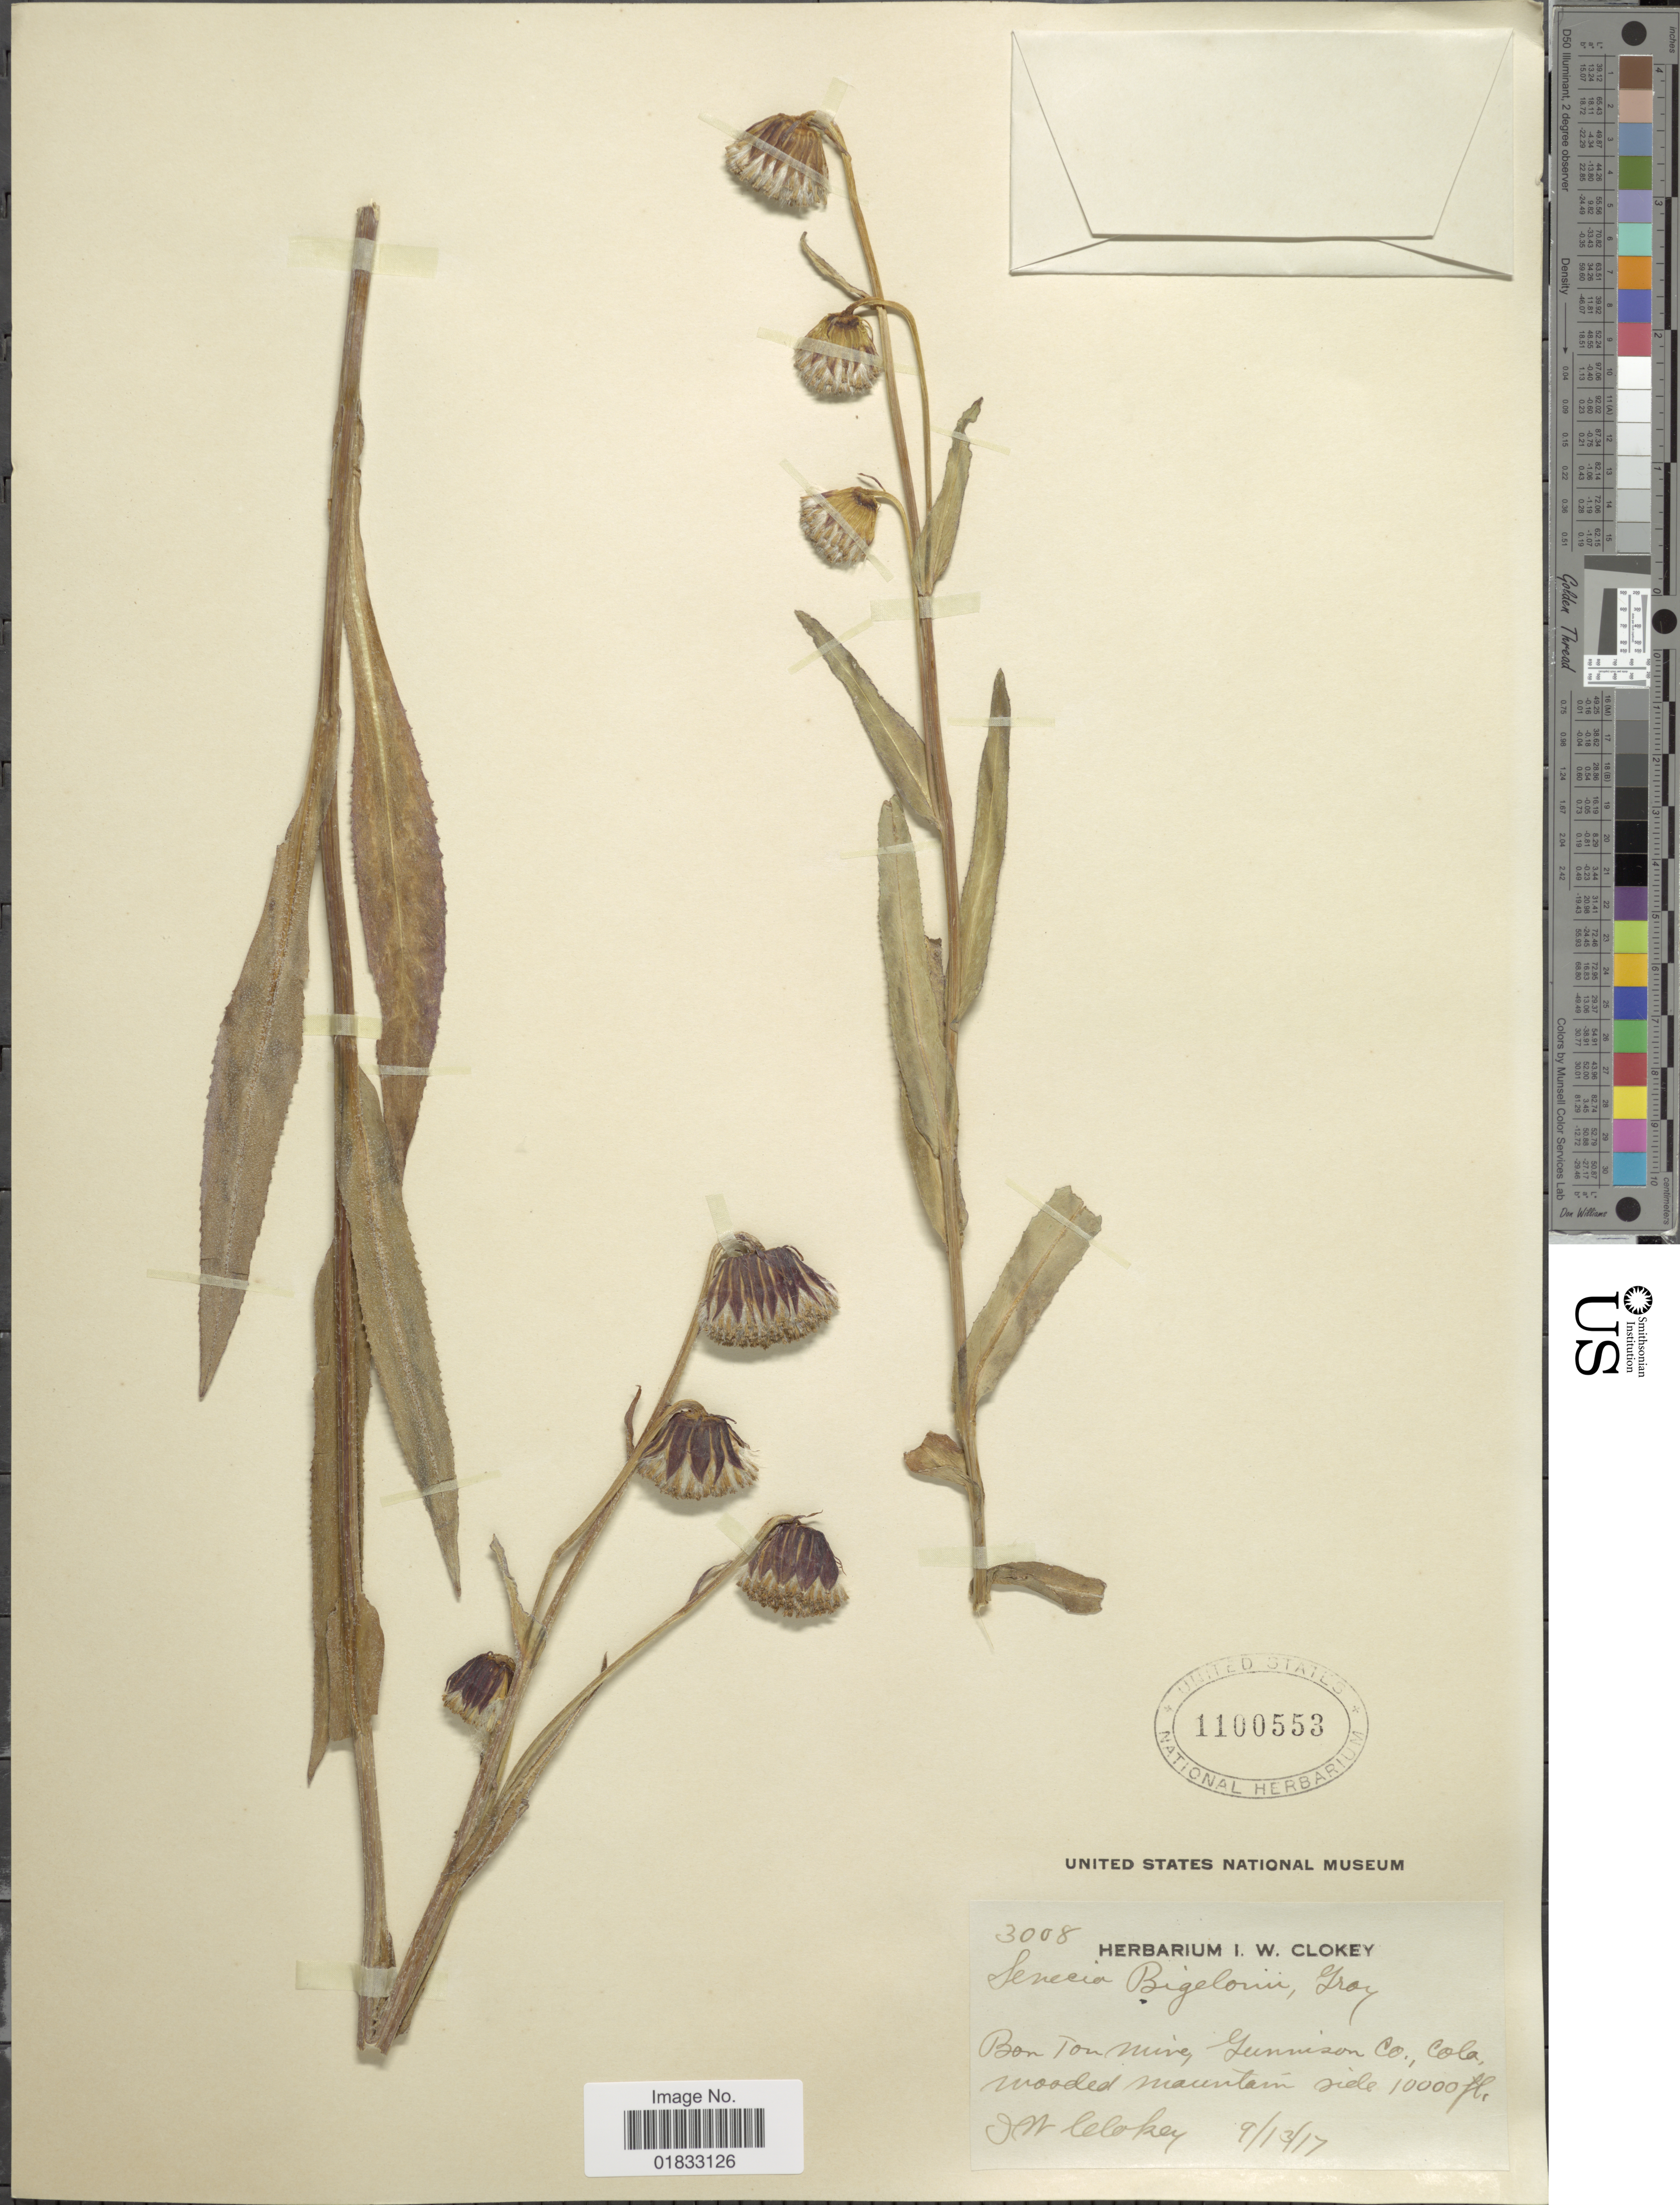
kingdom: Plantae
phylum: Tracheophyta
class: Magnoliopsida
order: Asterales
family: Asteraceae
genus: Senecio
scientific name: Senecio bigelovii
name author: A. Gray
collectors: J. Clokey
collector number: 3008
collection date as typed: Transcribed d/m/y: 13/9/17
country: United States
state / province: Colorado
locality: Bon Tou Mine, Gunnison Co. Cola., Wooded mountain side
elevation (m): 3048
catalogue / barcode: US 1100553